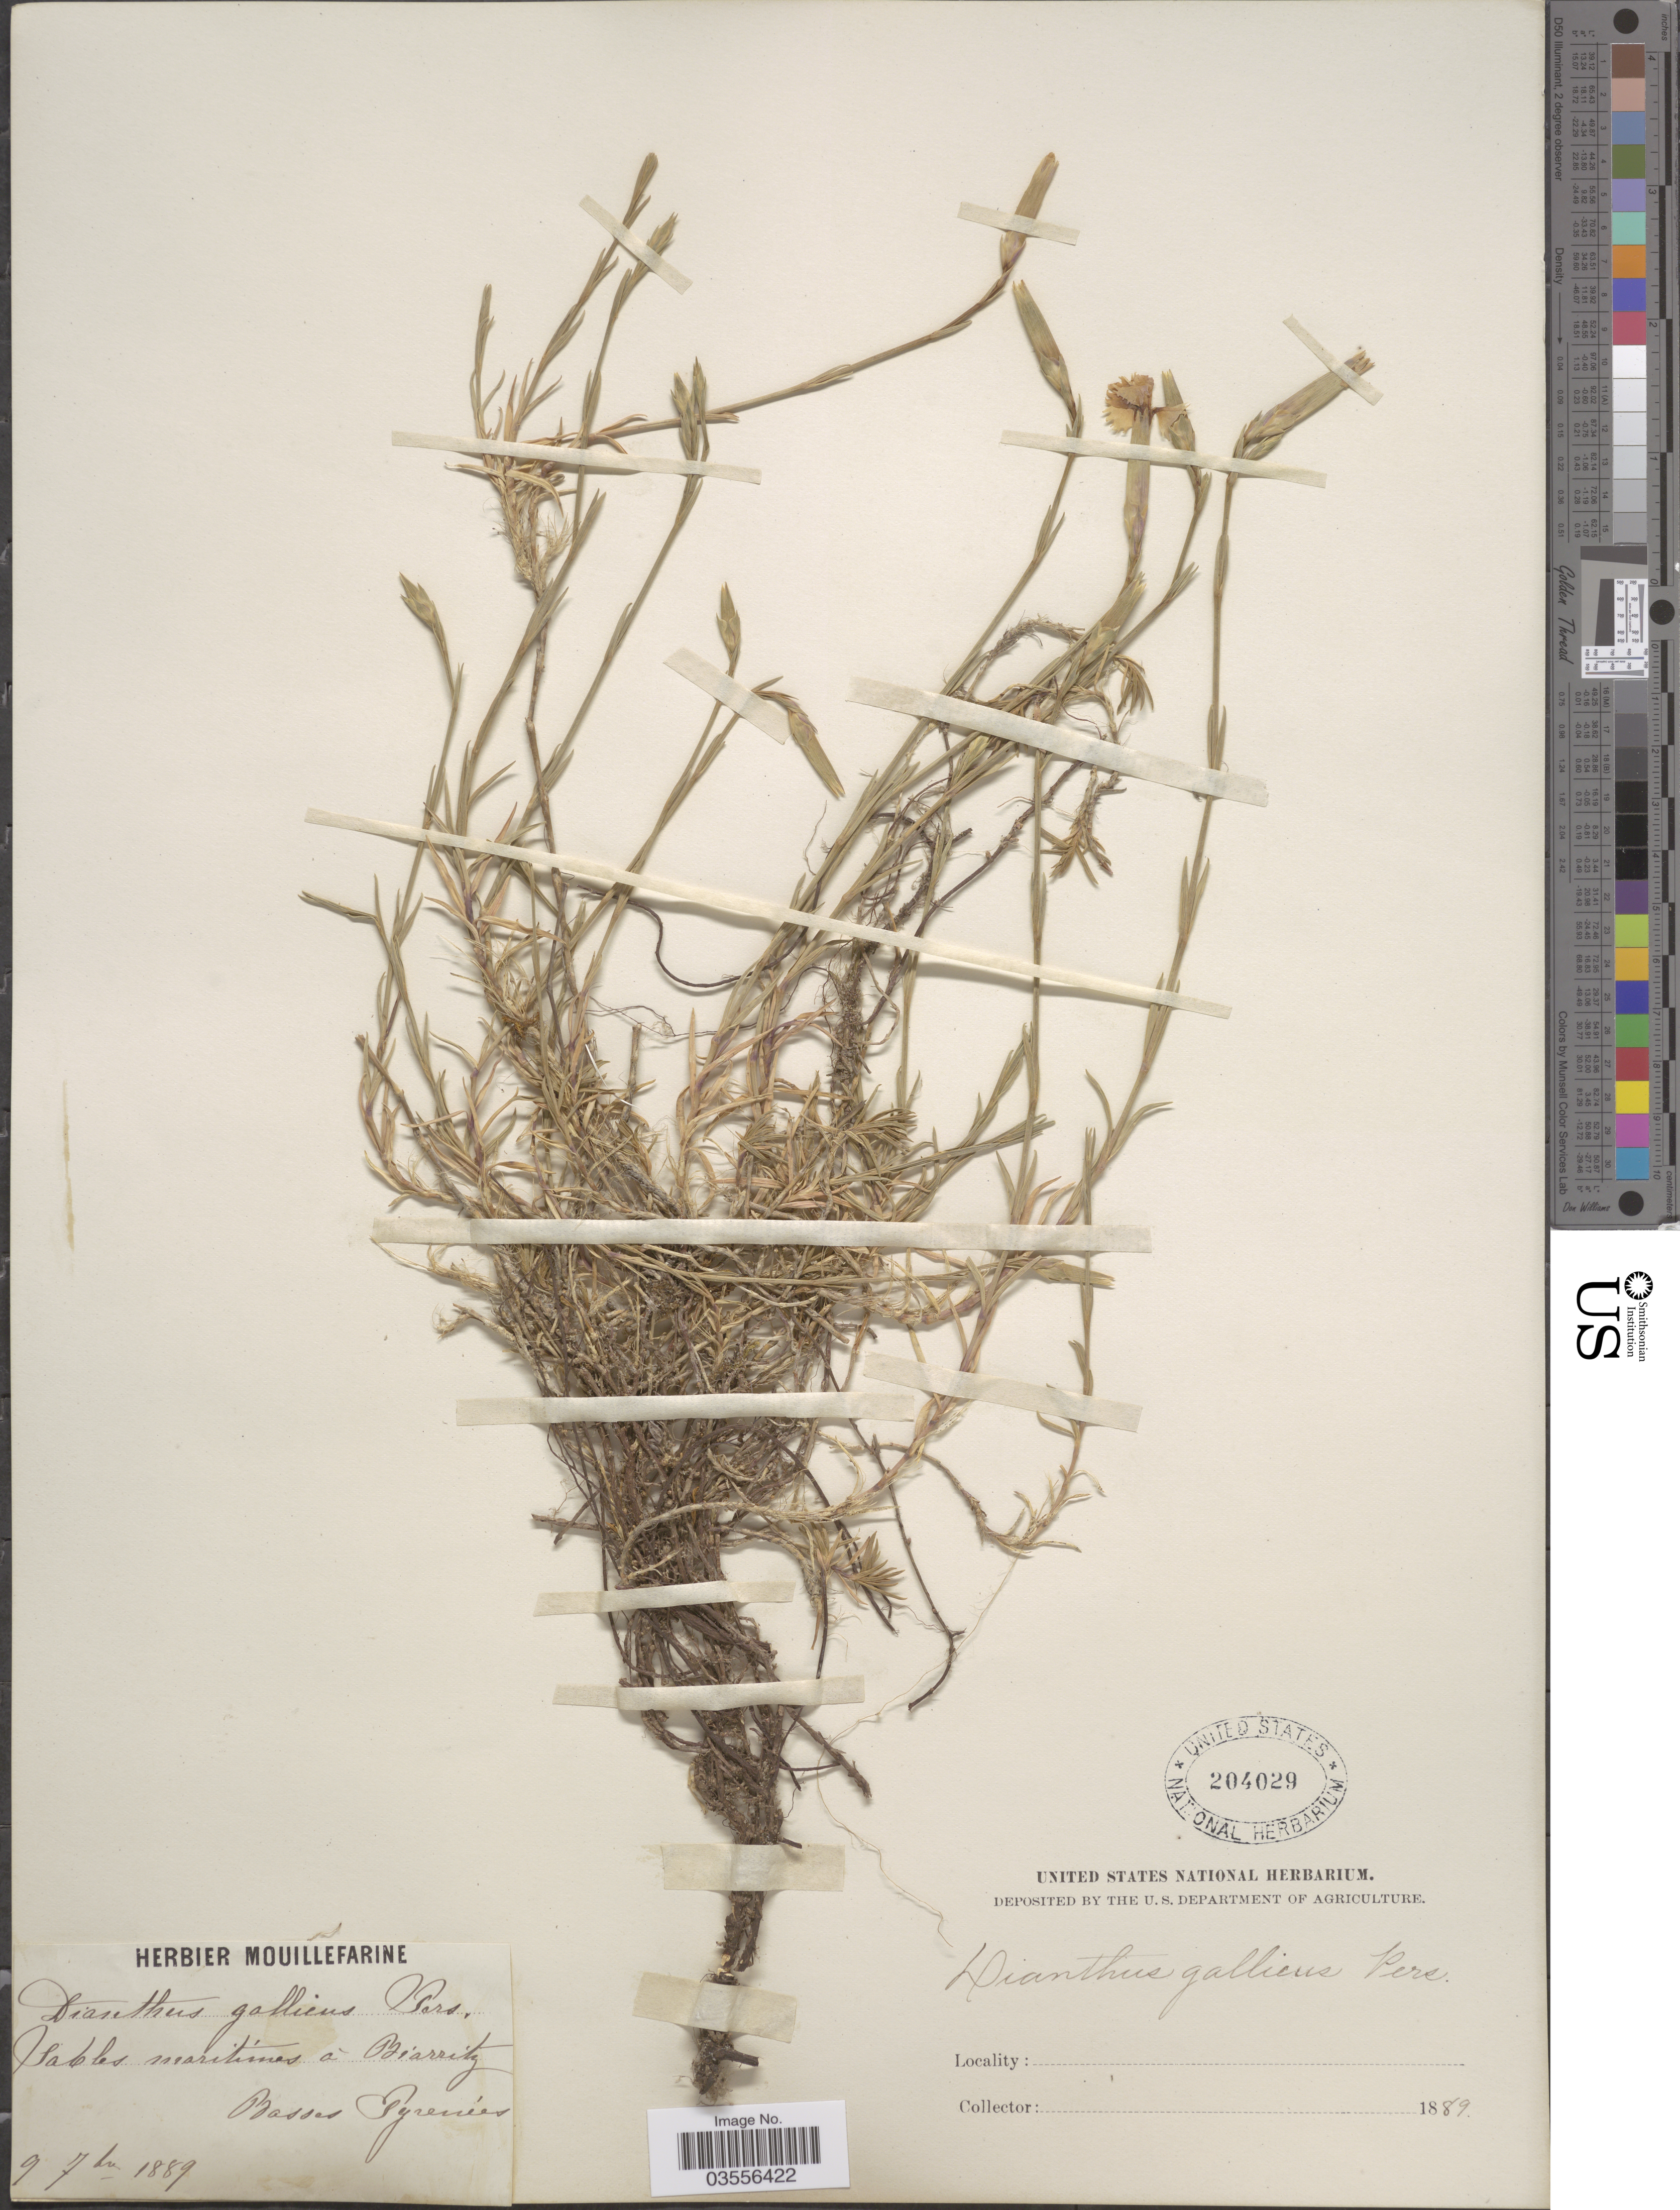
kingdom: Plantae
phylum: Tracheophyta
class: Magnoliopsida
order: Caryophyllales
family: Caryophyllaceae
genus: Dianthus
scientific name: Dianthus gallicus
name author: Pers.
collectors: ex herb. Mouillefarine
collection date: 1889-09-09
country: France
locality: Sables maritimes á Biarritz. Basses Pyrenées.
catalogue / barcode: US 204029